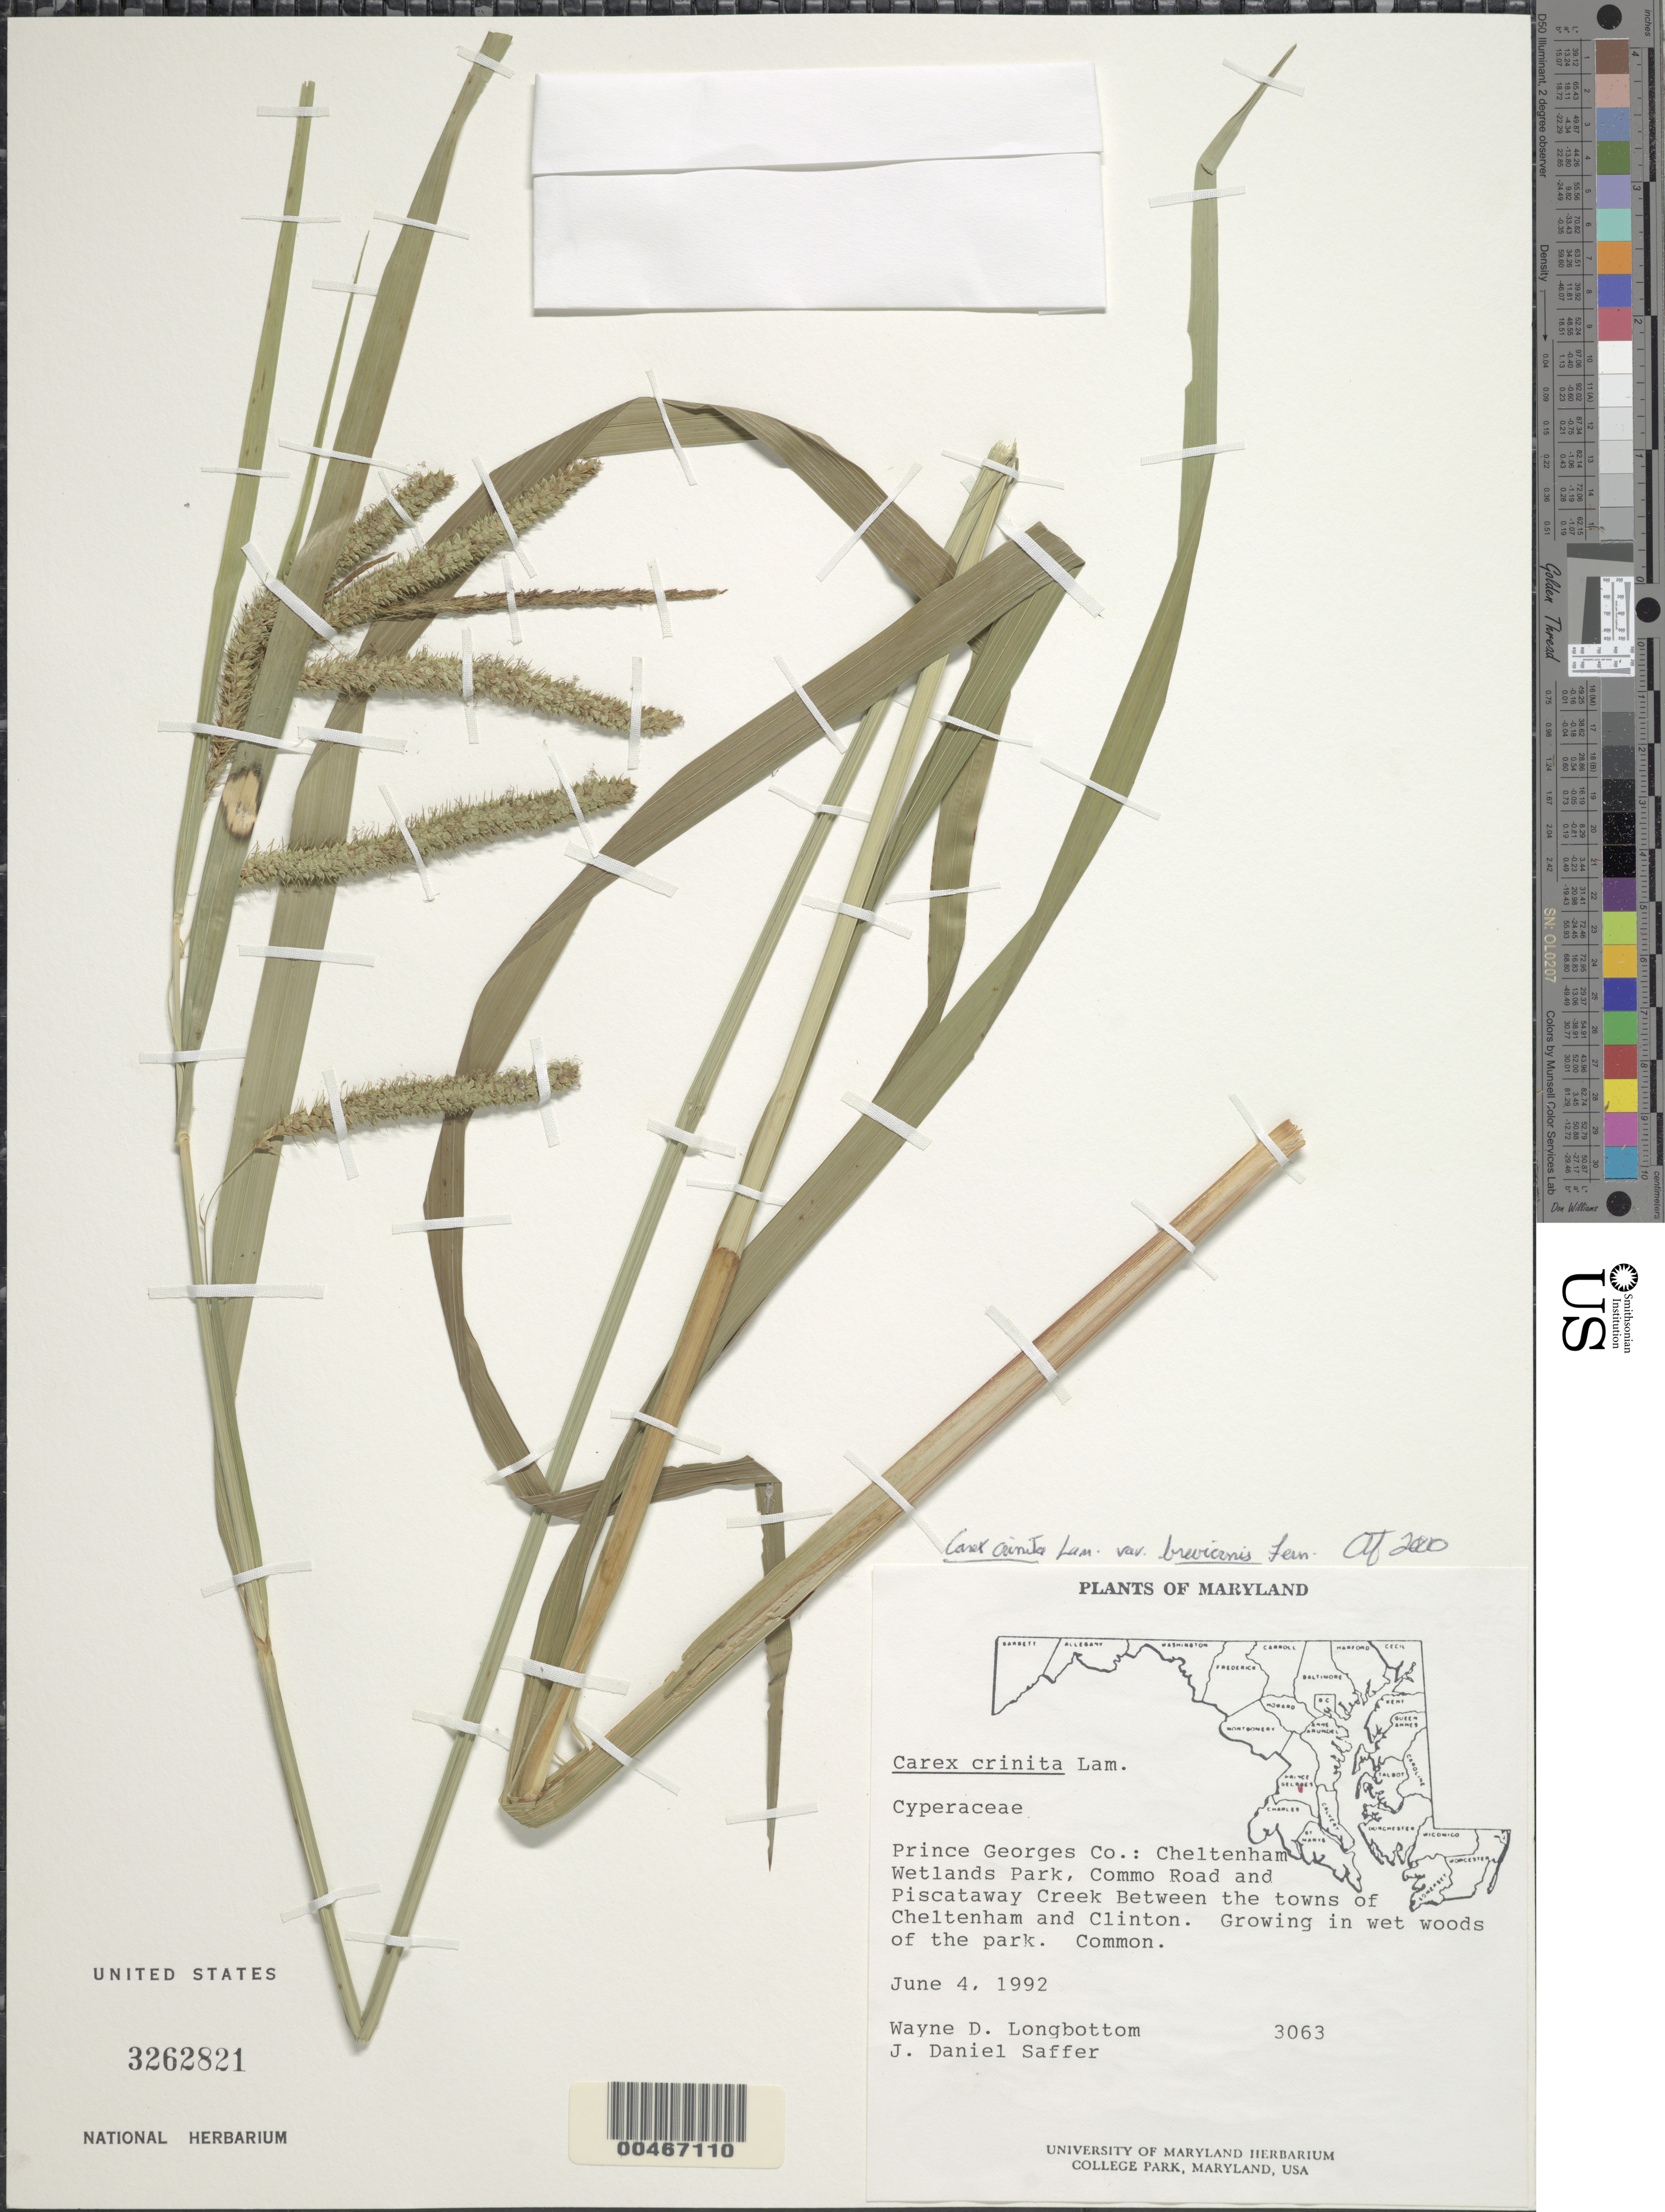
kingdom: Plantae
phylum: Tracheophyta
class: Liliopsida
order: Poales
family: Cyperaceae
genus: Carex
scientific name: Carex crinita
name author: Lam.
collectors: W. D. Longbottom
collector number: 3063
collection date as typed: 04 Jun 1992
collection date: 1992-06-04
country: United States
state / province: Maryland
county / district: Prince George's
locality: Cheltenham Wetlands Park, Commo Road and Piscataway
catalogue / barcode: US 3262821